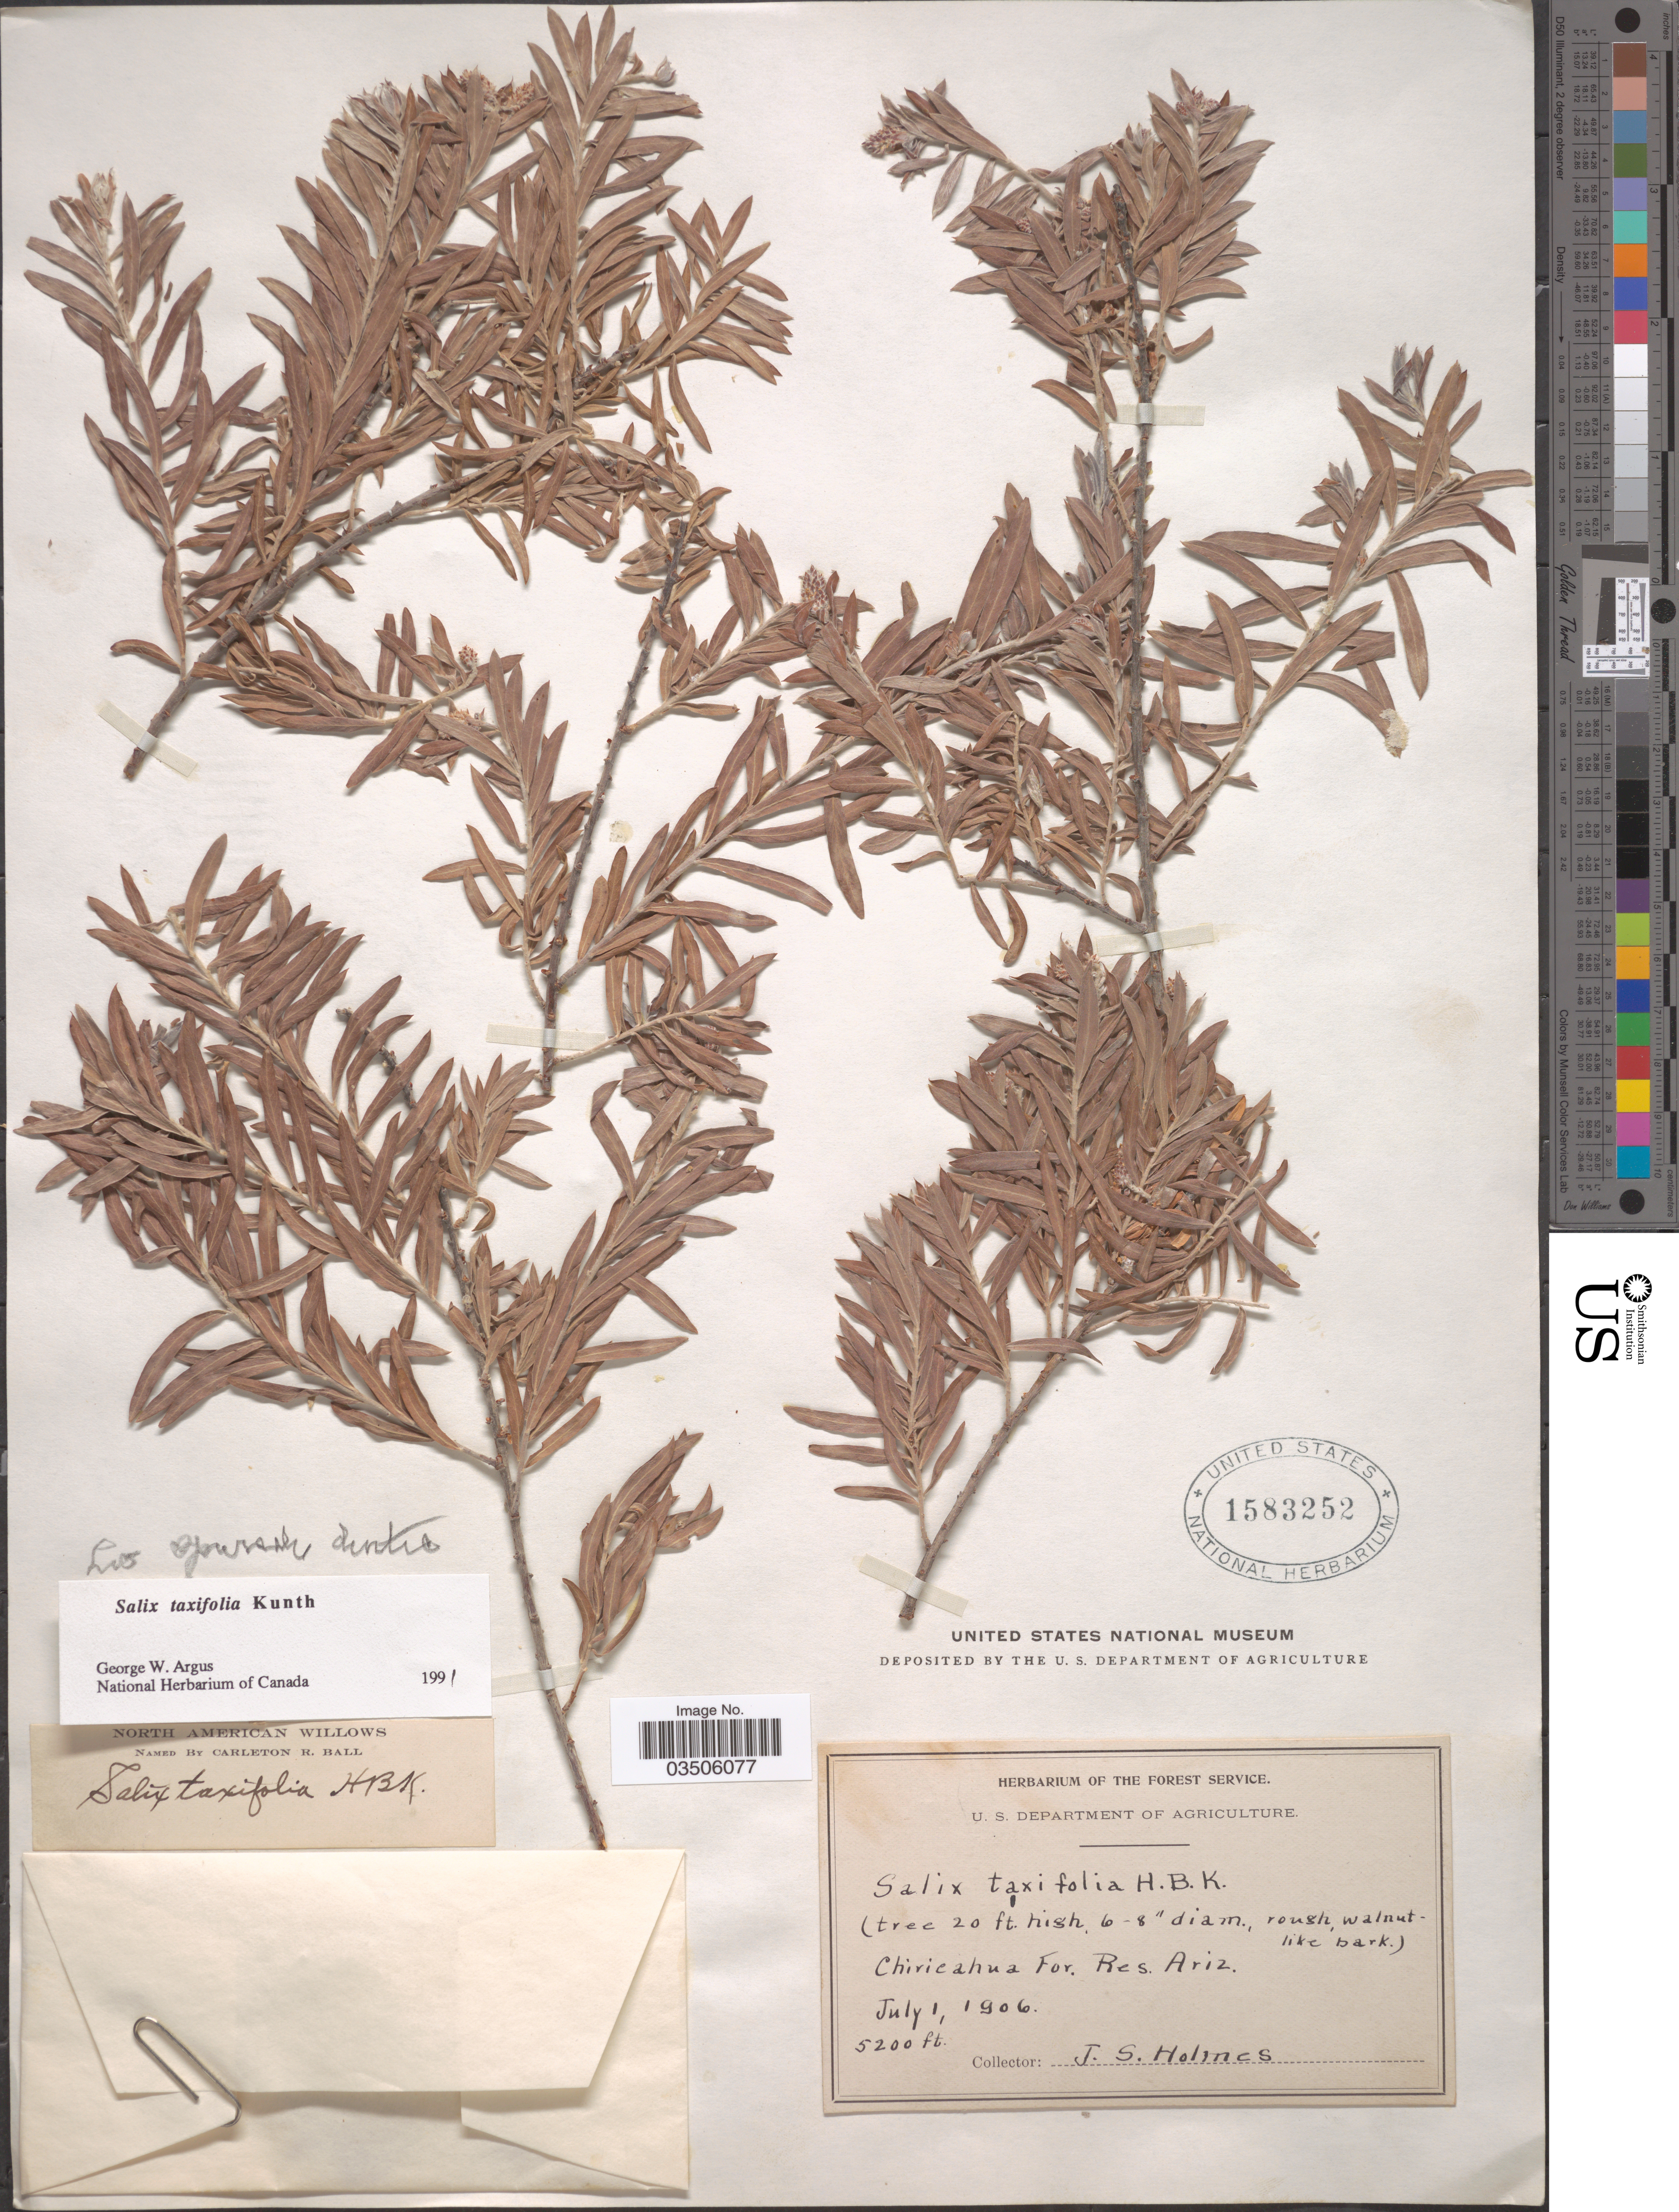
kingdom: Plantae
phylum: Tracheophyta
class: Magnoliopsida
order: Malpighiales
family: Salicaceae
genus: Salix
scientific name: Salix taxifolia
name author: Kunth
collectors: J. Holmes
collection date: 1906-07-01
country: United States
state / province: Arizona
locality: Chiricahua For. Res. Ariz.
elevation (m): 1585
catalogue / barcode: US 1583252